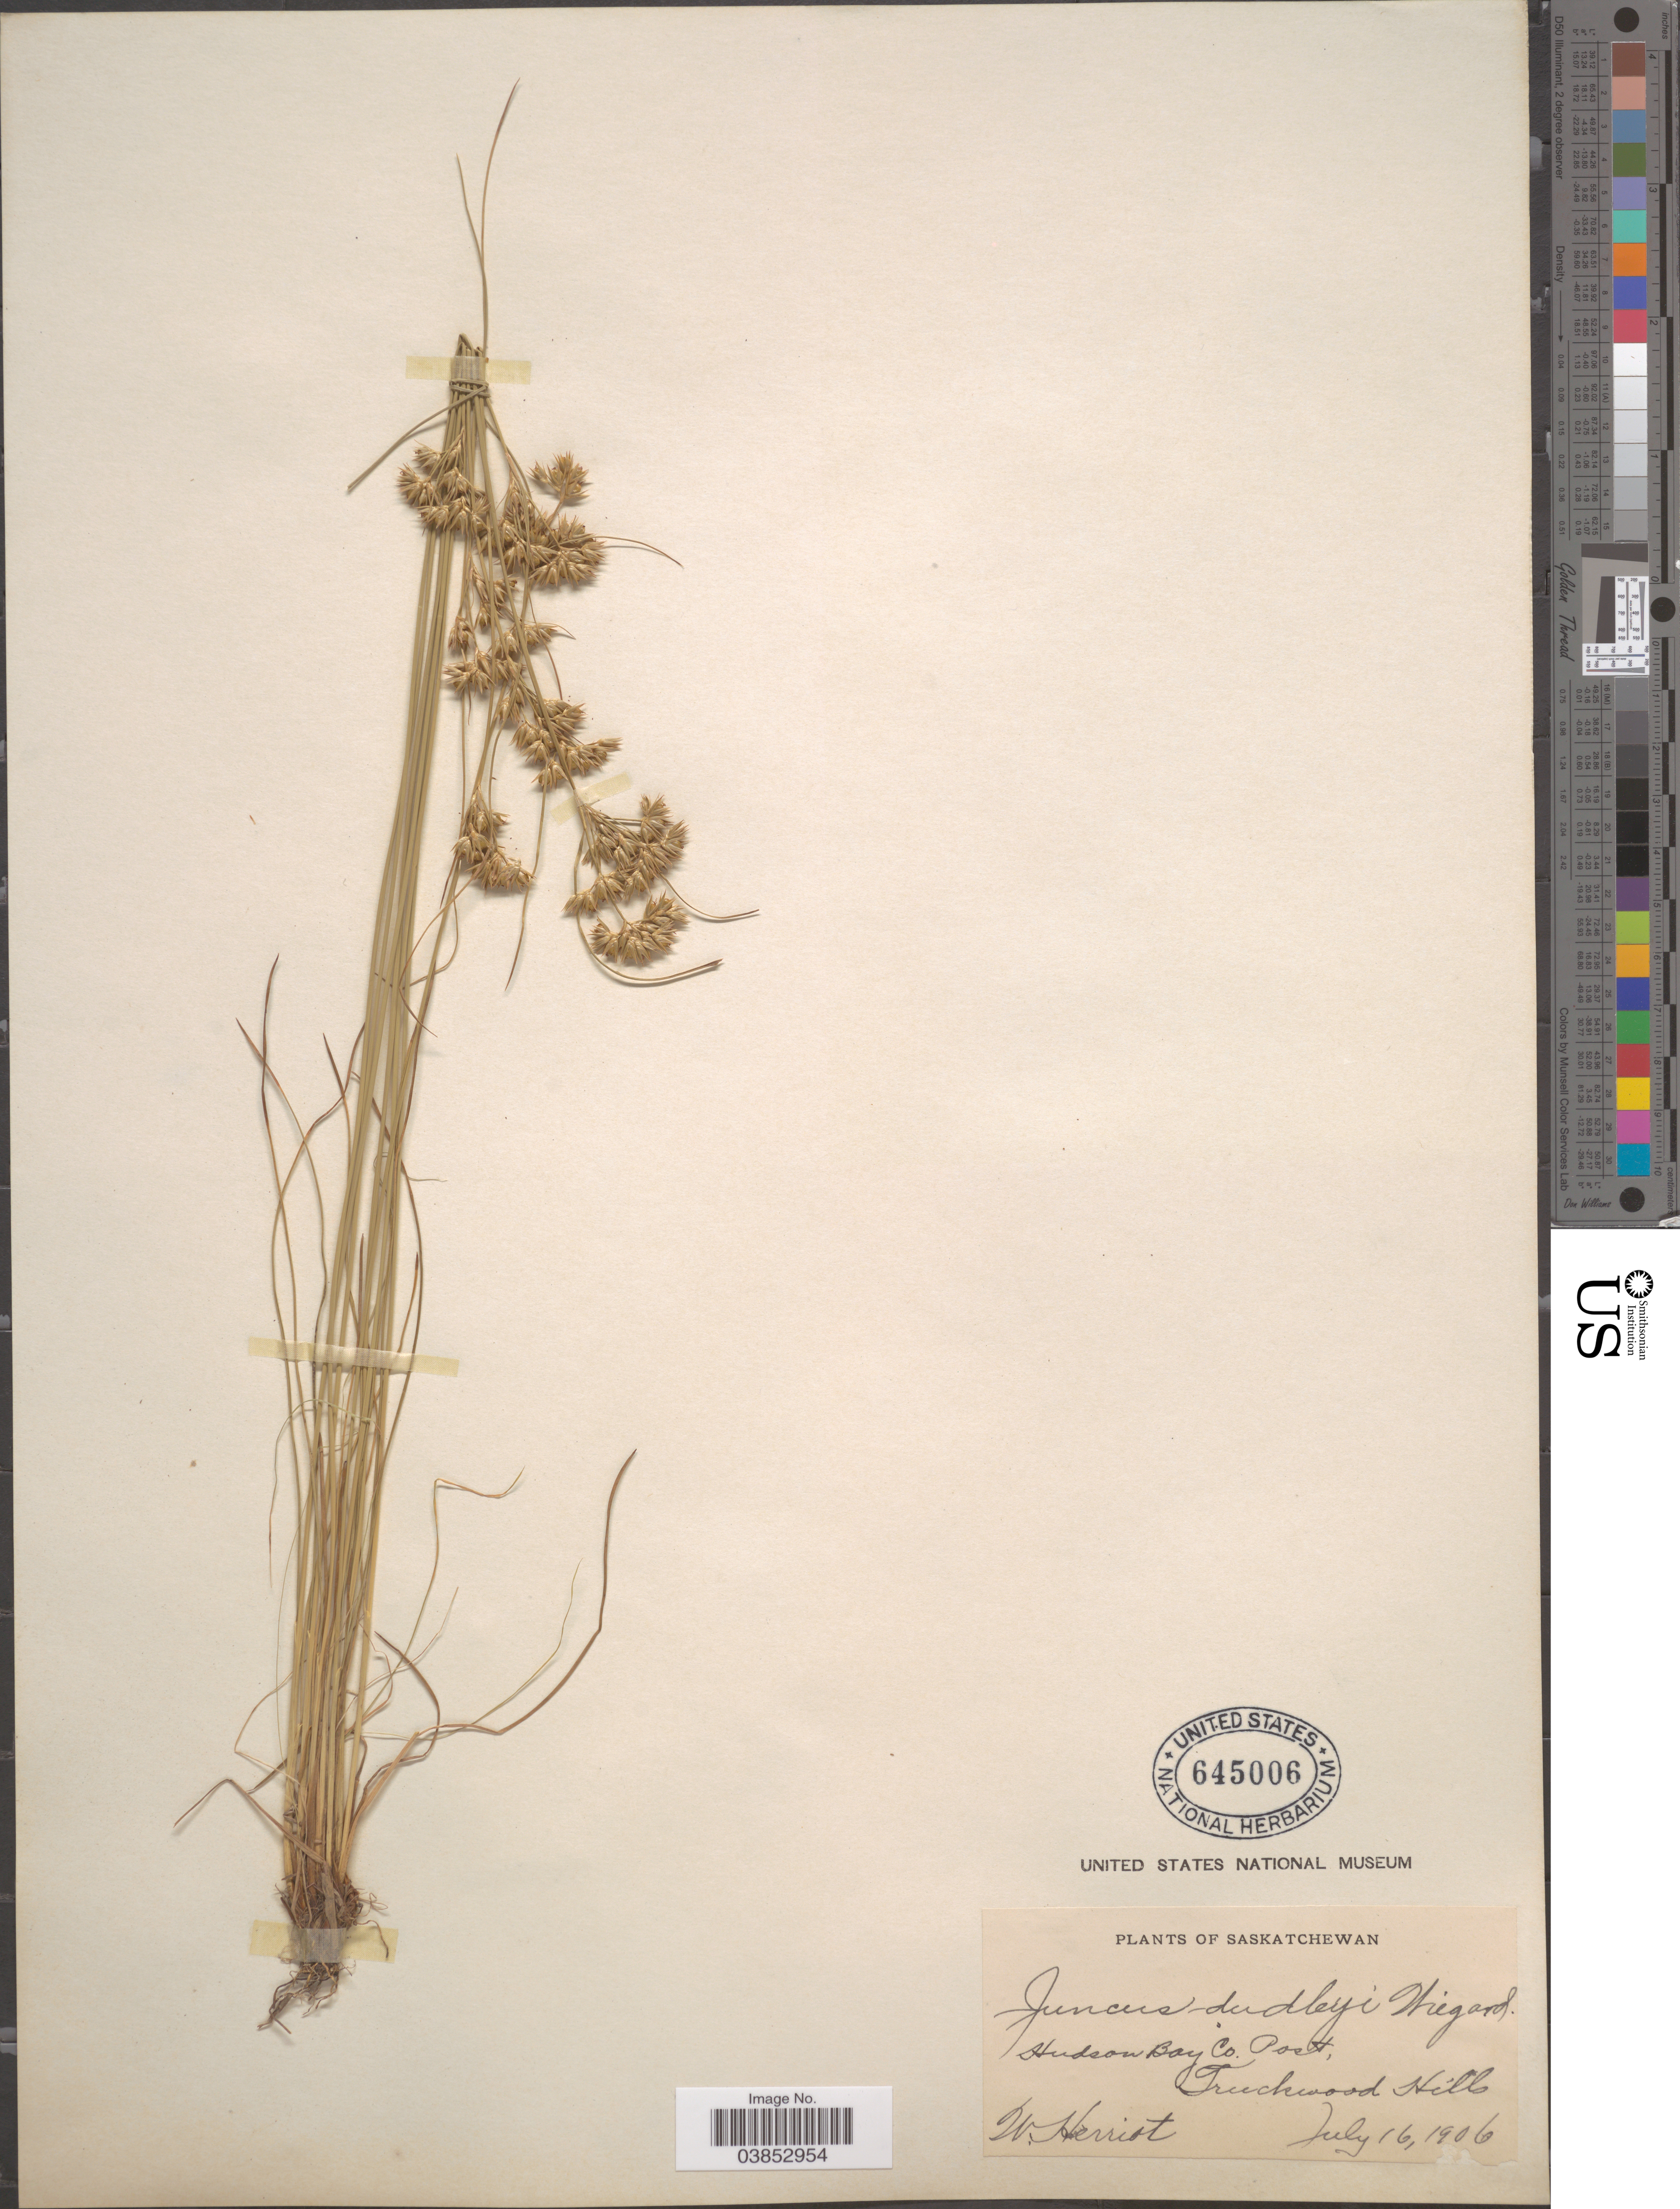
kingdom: Plantae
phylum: Tracheophyta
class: Liliopsida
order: Poales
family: Juncaceae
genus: Juncus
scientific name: Juncus dudleyi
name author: Wiegand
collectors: W. Herriot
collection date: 1906-07-16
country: Canada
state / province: Saskatchewan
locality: Studson Bay Co. Post, Truckwood Hill.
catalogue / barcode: US 645006